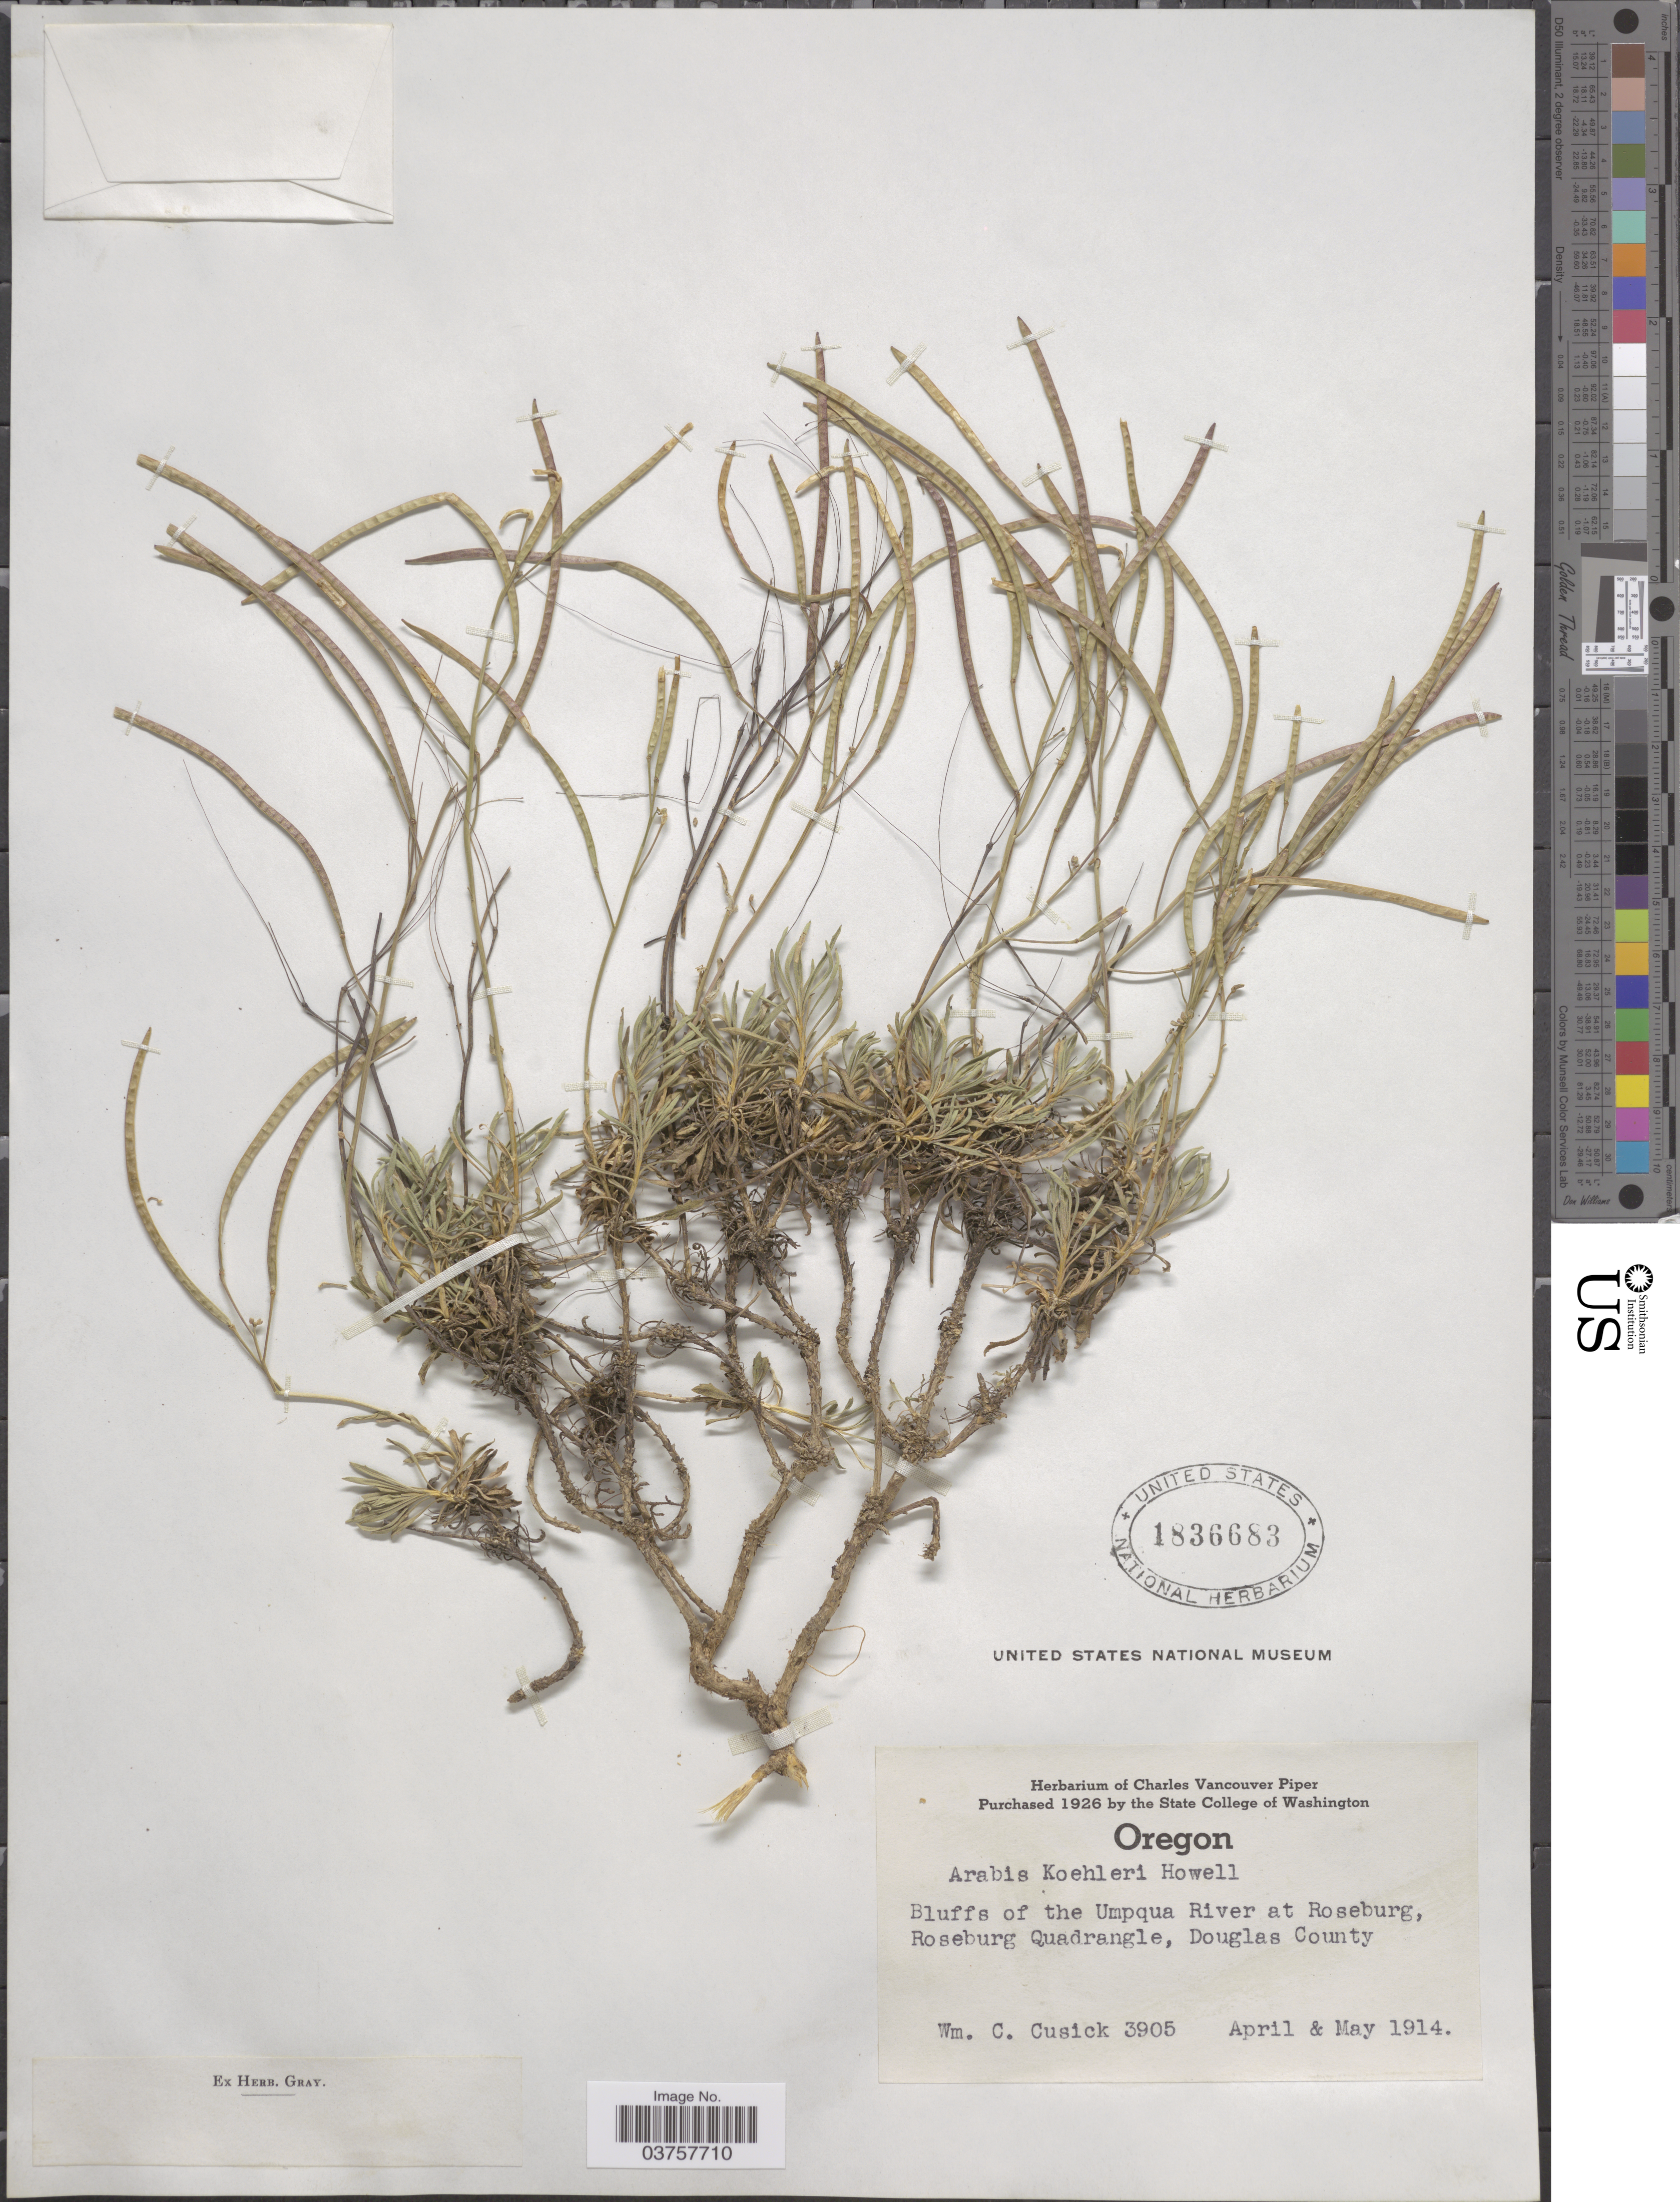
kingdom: Plantae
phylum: Tracheophyta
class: Magnoliopsida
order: Brassicales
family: Brassicaceae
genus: Arabis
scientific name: Arabis koehleri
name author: Howell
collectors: W. C. Cusick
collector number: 3905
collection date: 1914-04/1914-05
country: United States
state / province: Oregon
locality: Bluffs on the Umpqua River at Roseburg, Roseburg Quadrangle, Douglas County.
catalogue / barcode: US 1836683